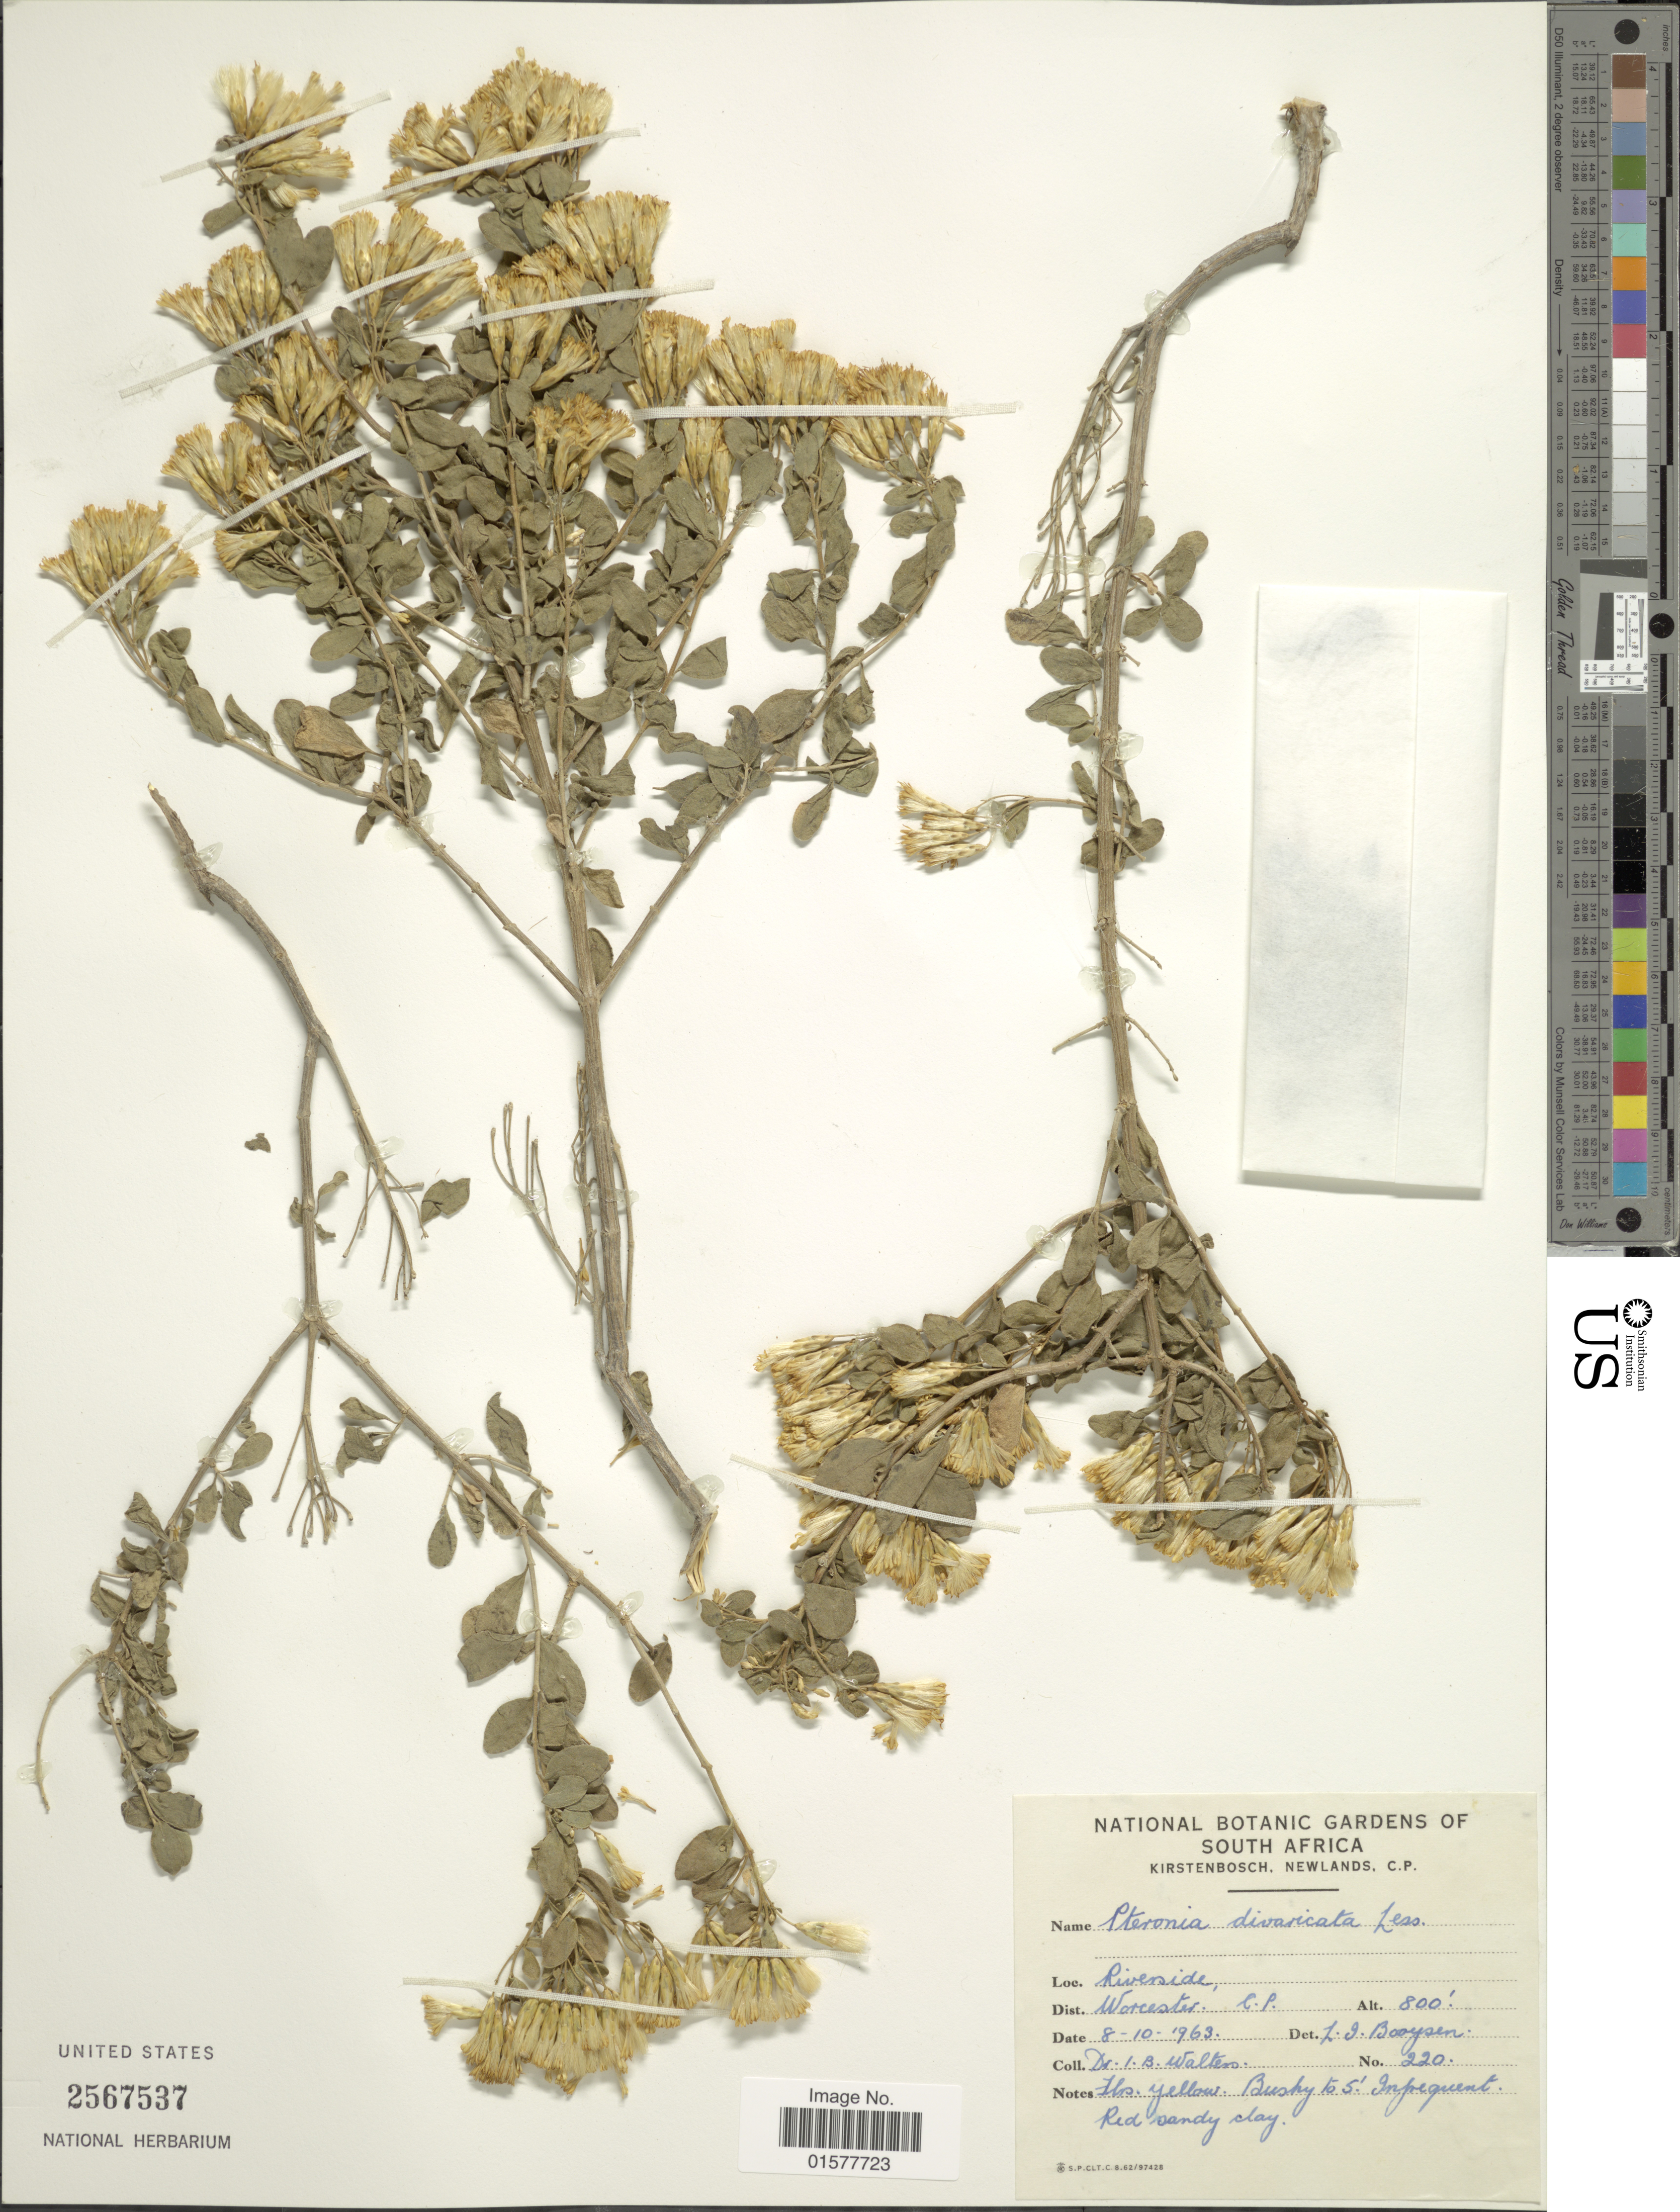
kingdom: Plantae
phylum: Tracheophyta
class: Magnoliopsida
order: Asterales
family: Asteraceae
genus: Pteronia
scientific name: Pteronia divaricata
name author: (P.J. Bergius) Less.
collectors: I. Walters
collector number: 220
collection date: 1963-10-08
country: South Africa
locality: South Africa, Kirstenbosch, Newlands, C. P., Riverside, Dist. Womestr. C. P.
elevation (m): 244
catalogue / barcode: US 2567537